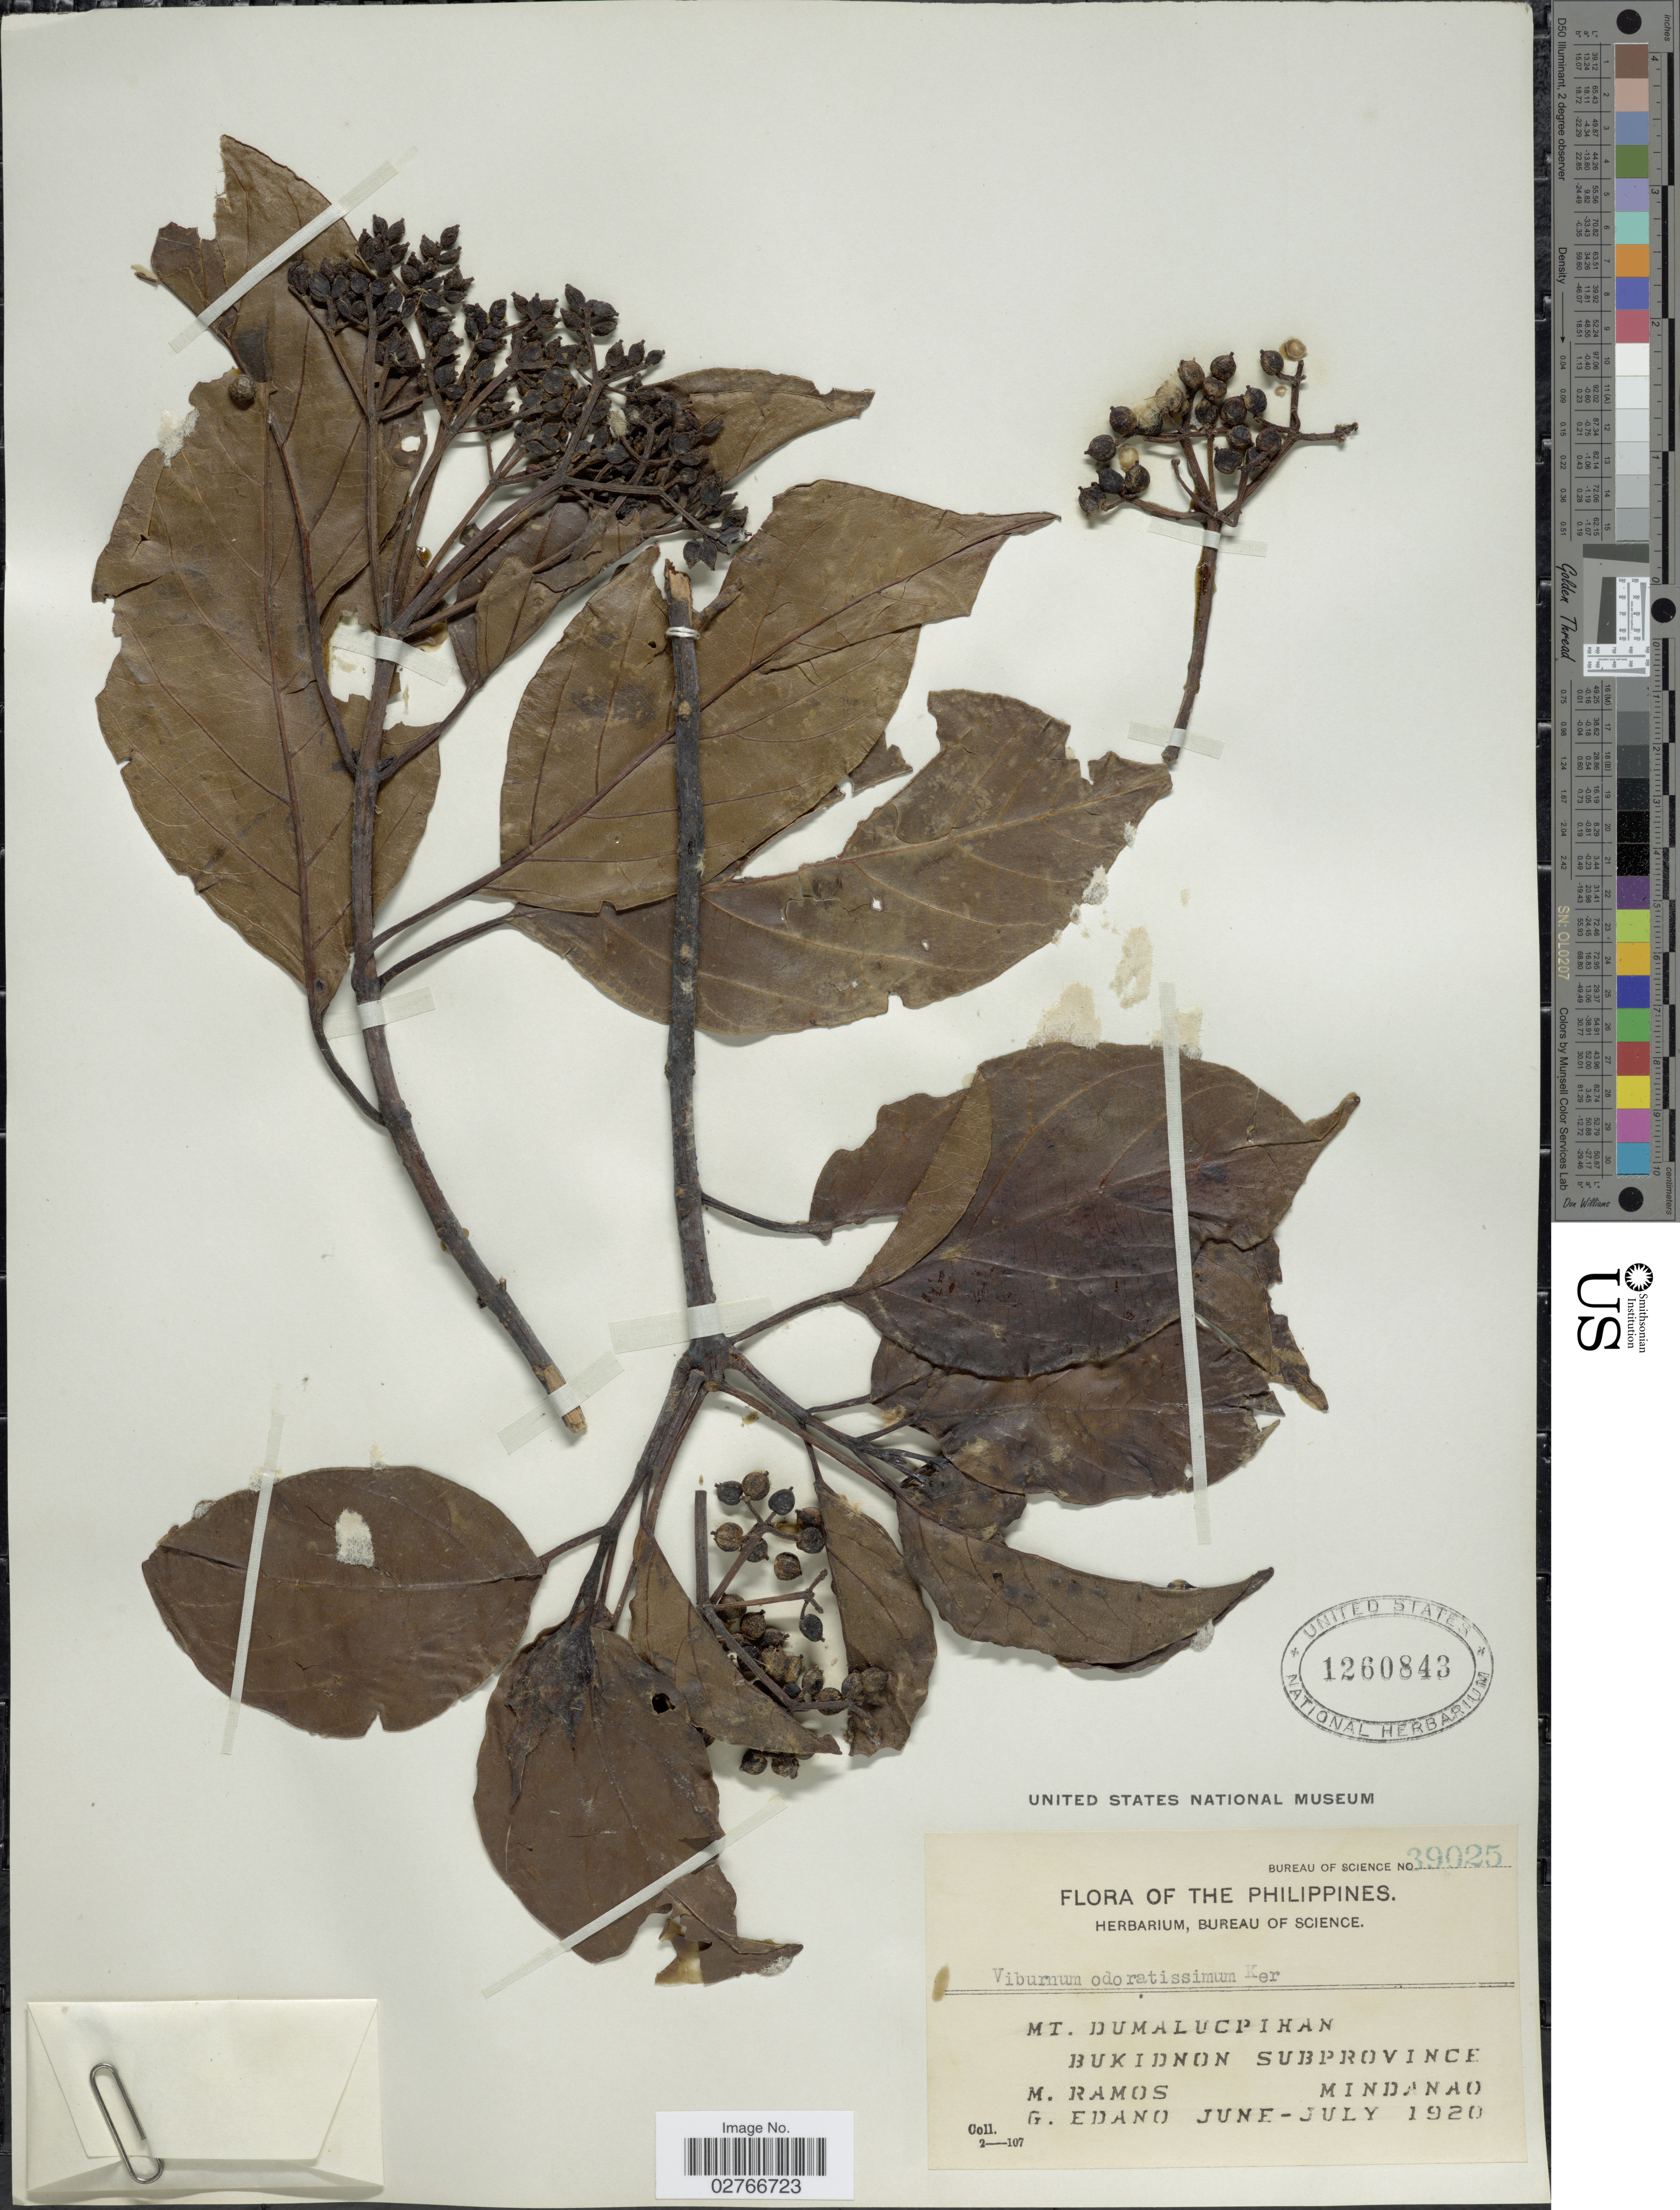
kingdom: Plantae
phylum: Tracheophyta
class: Magnoliopsida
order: Dipsacales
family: Viburnaceae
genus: Viburnum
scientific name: Viburnum odoratissimum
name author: Ker Gawl.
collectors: M. Ramos & G. Edaño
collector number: Bureau of Science 39025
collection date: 1920-06/1920-07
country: Philippines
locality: Mt. Dumalucpihan. Bukidnon Subprovince. Mindanao.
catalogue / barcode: US 1260843